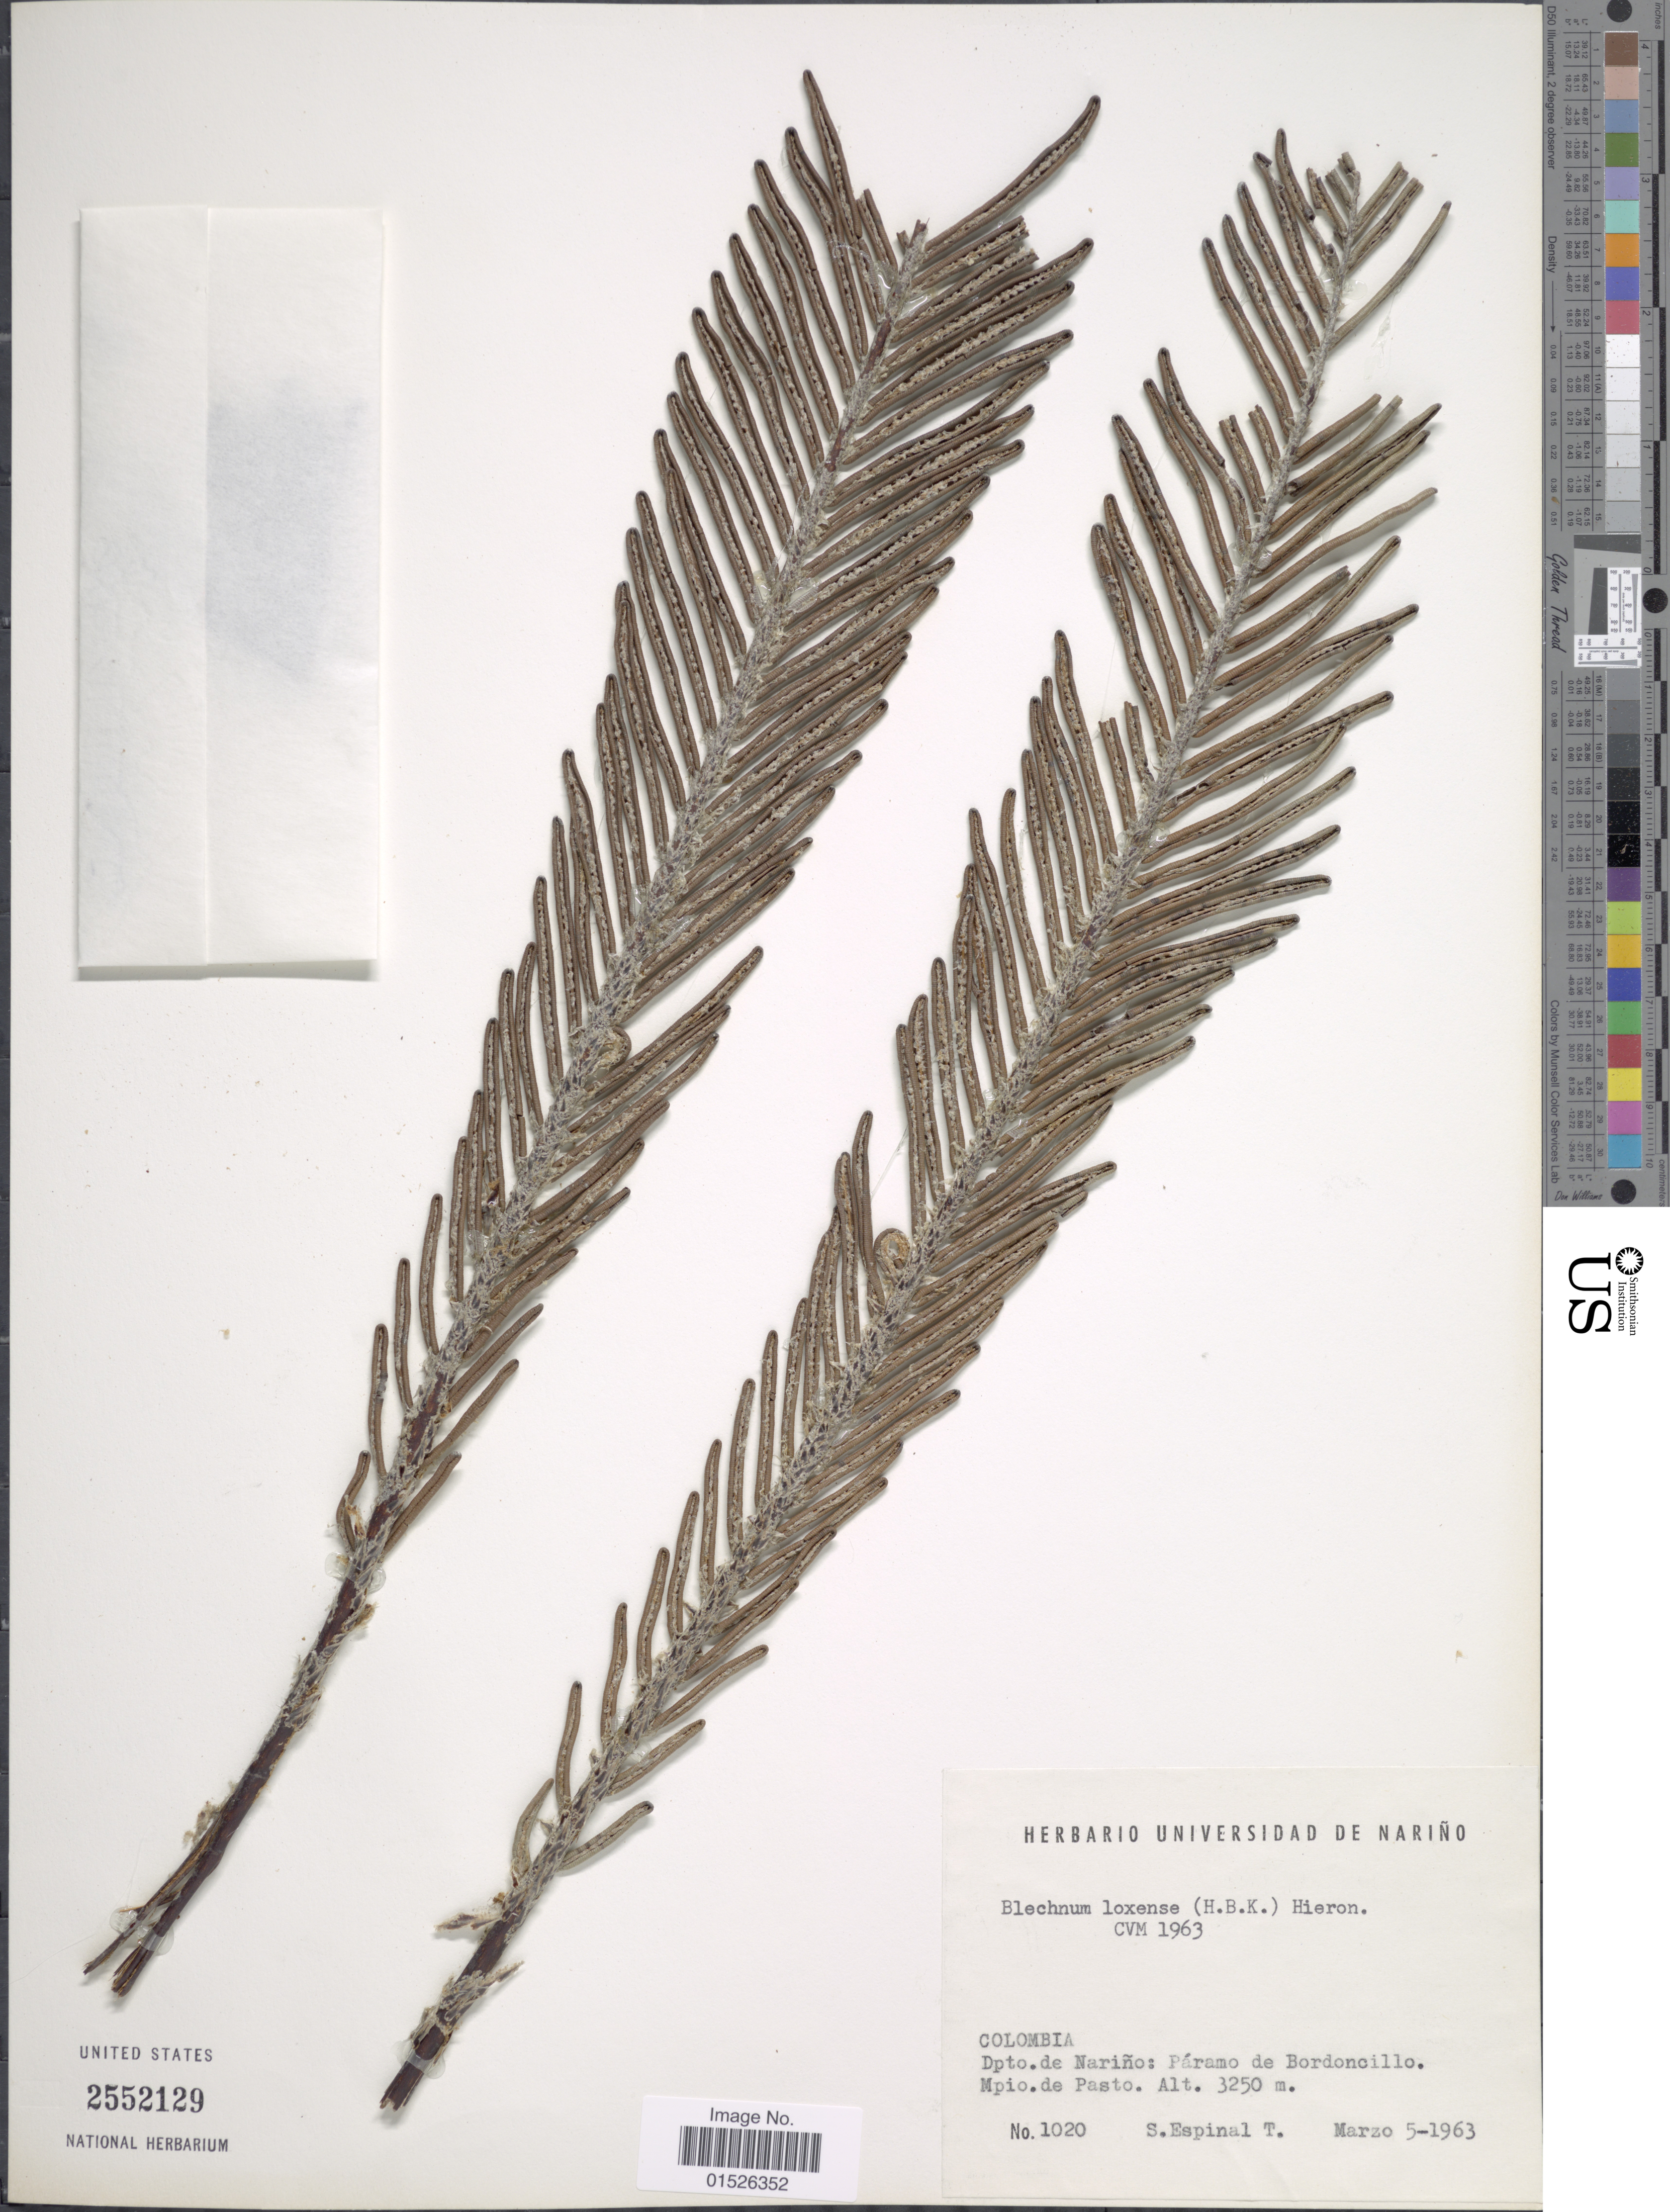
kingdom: Plantae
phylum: Tracheophyta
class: Polypodiopsida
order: Polypodiales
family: Blechnaceae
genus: Blechnum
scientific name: Blechnum loxense var. stenophyllum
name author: (Klotzsch) Lellinger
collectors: L. S. Espinal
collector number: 1020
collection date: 1963-03-05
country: Colombia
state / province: Nariño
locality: Colombia, Dep. de Narino: Paramo de Bordoncillo. Mpio. de Pasto.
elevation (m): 3250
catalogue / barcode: US 2552129